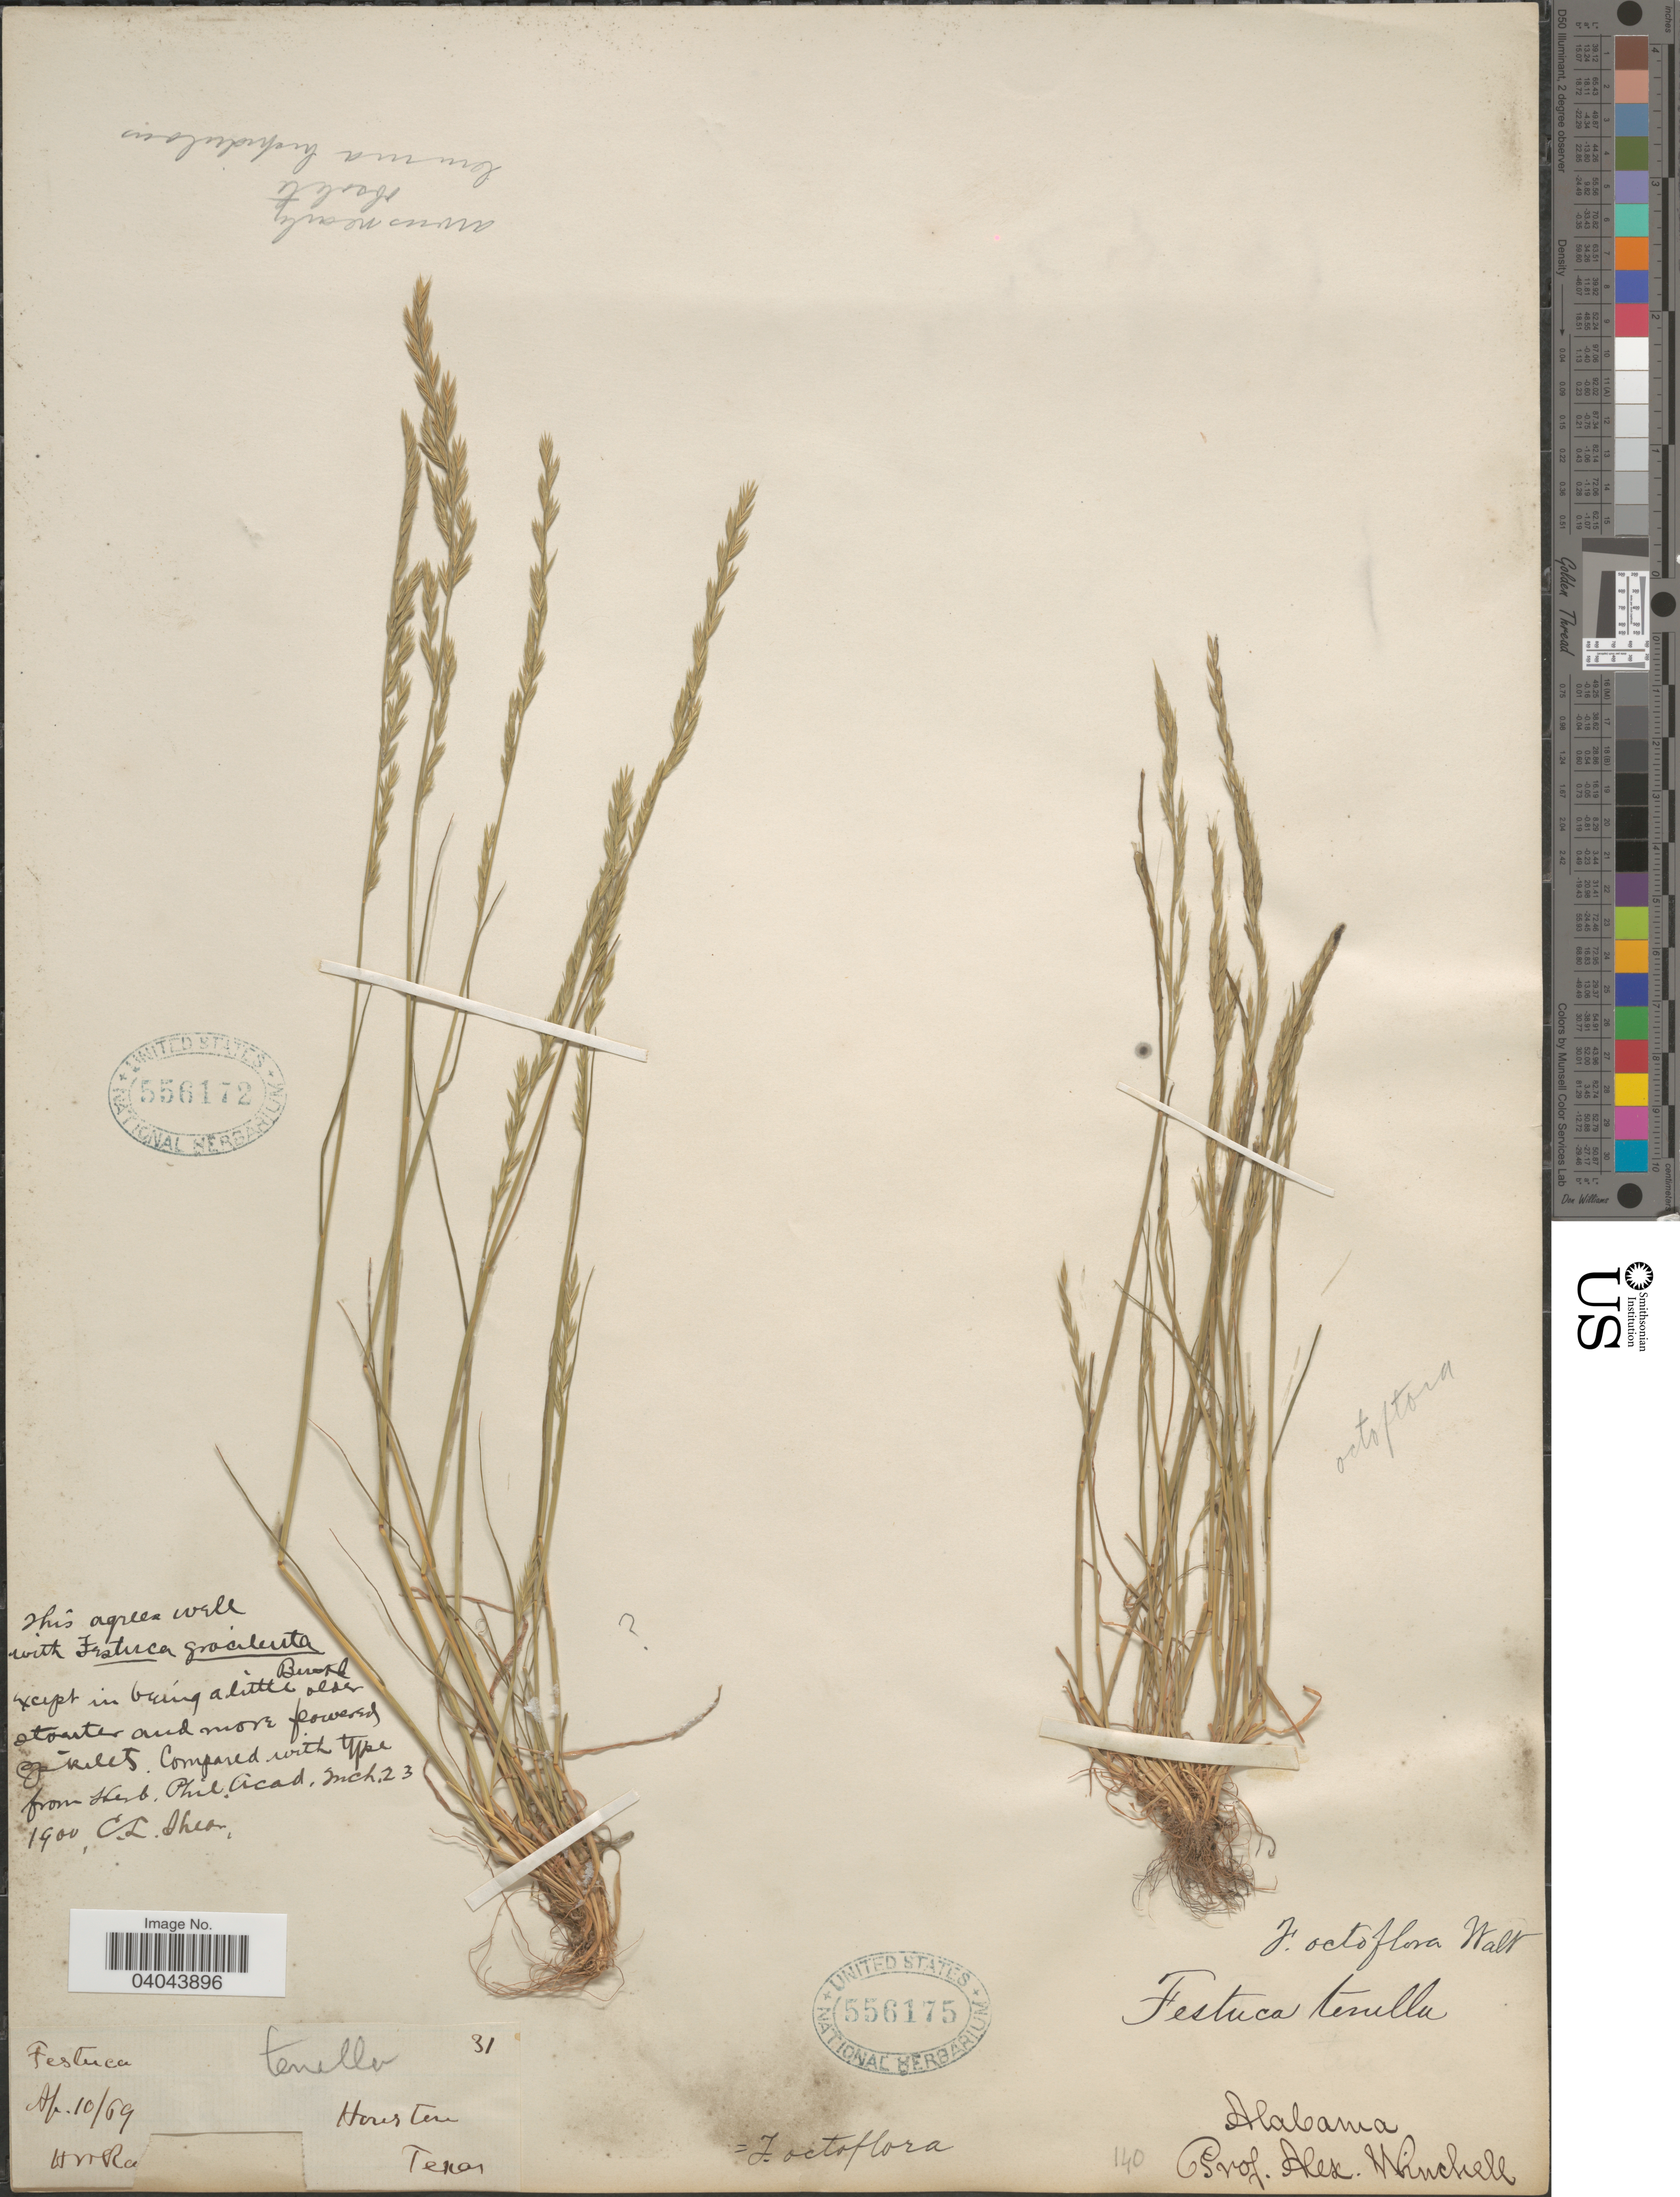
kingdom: Plantae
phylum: Tracheophyta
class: Liliopsida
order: Poales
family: Poaceae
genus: Festuca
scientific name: Festuca octoflora var. glauca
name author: (Nutt.) Fernald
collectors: A. Winchell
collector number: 140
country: United States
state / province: Alabama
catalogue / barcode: US 556175